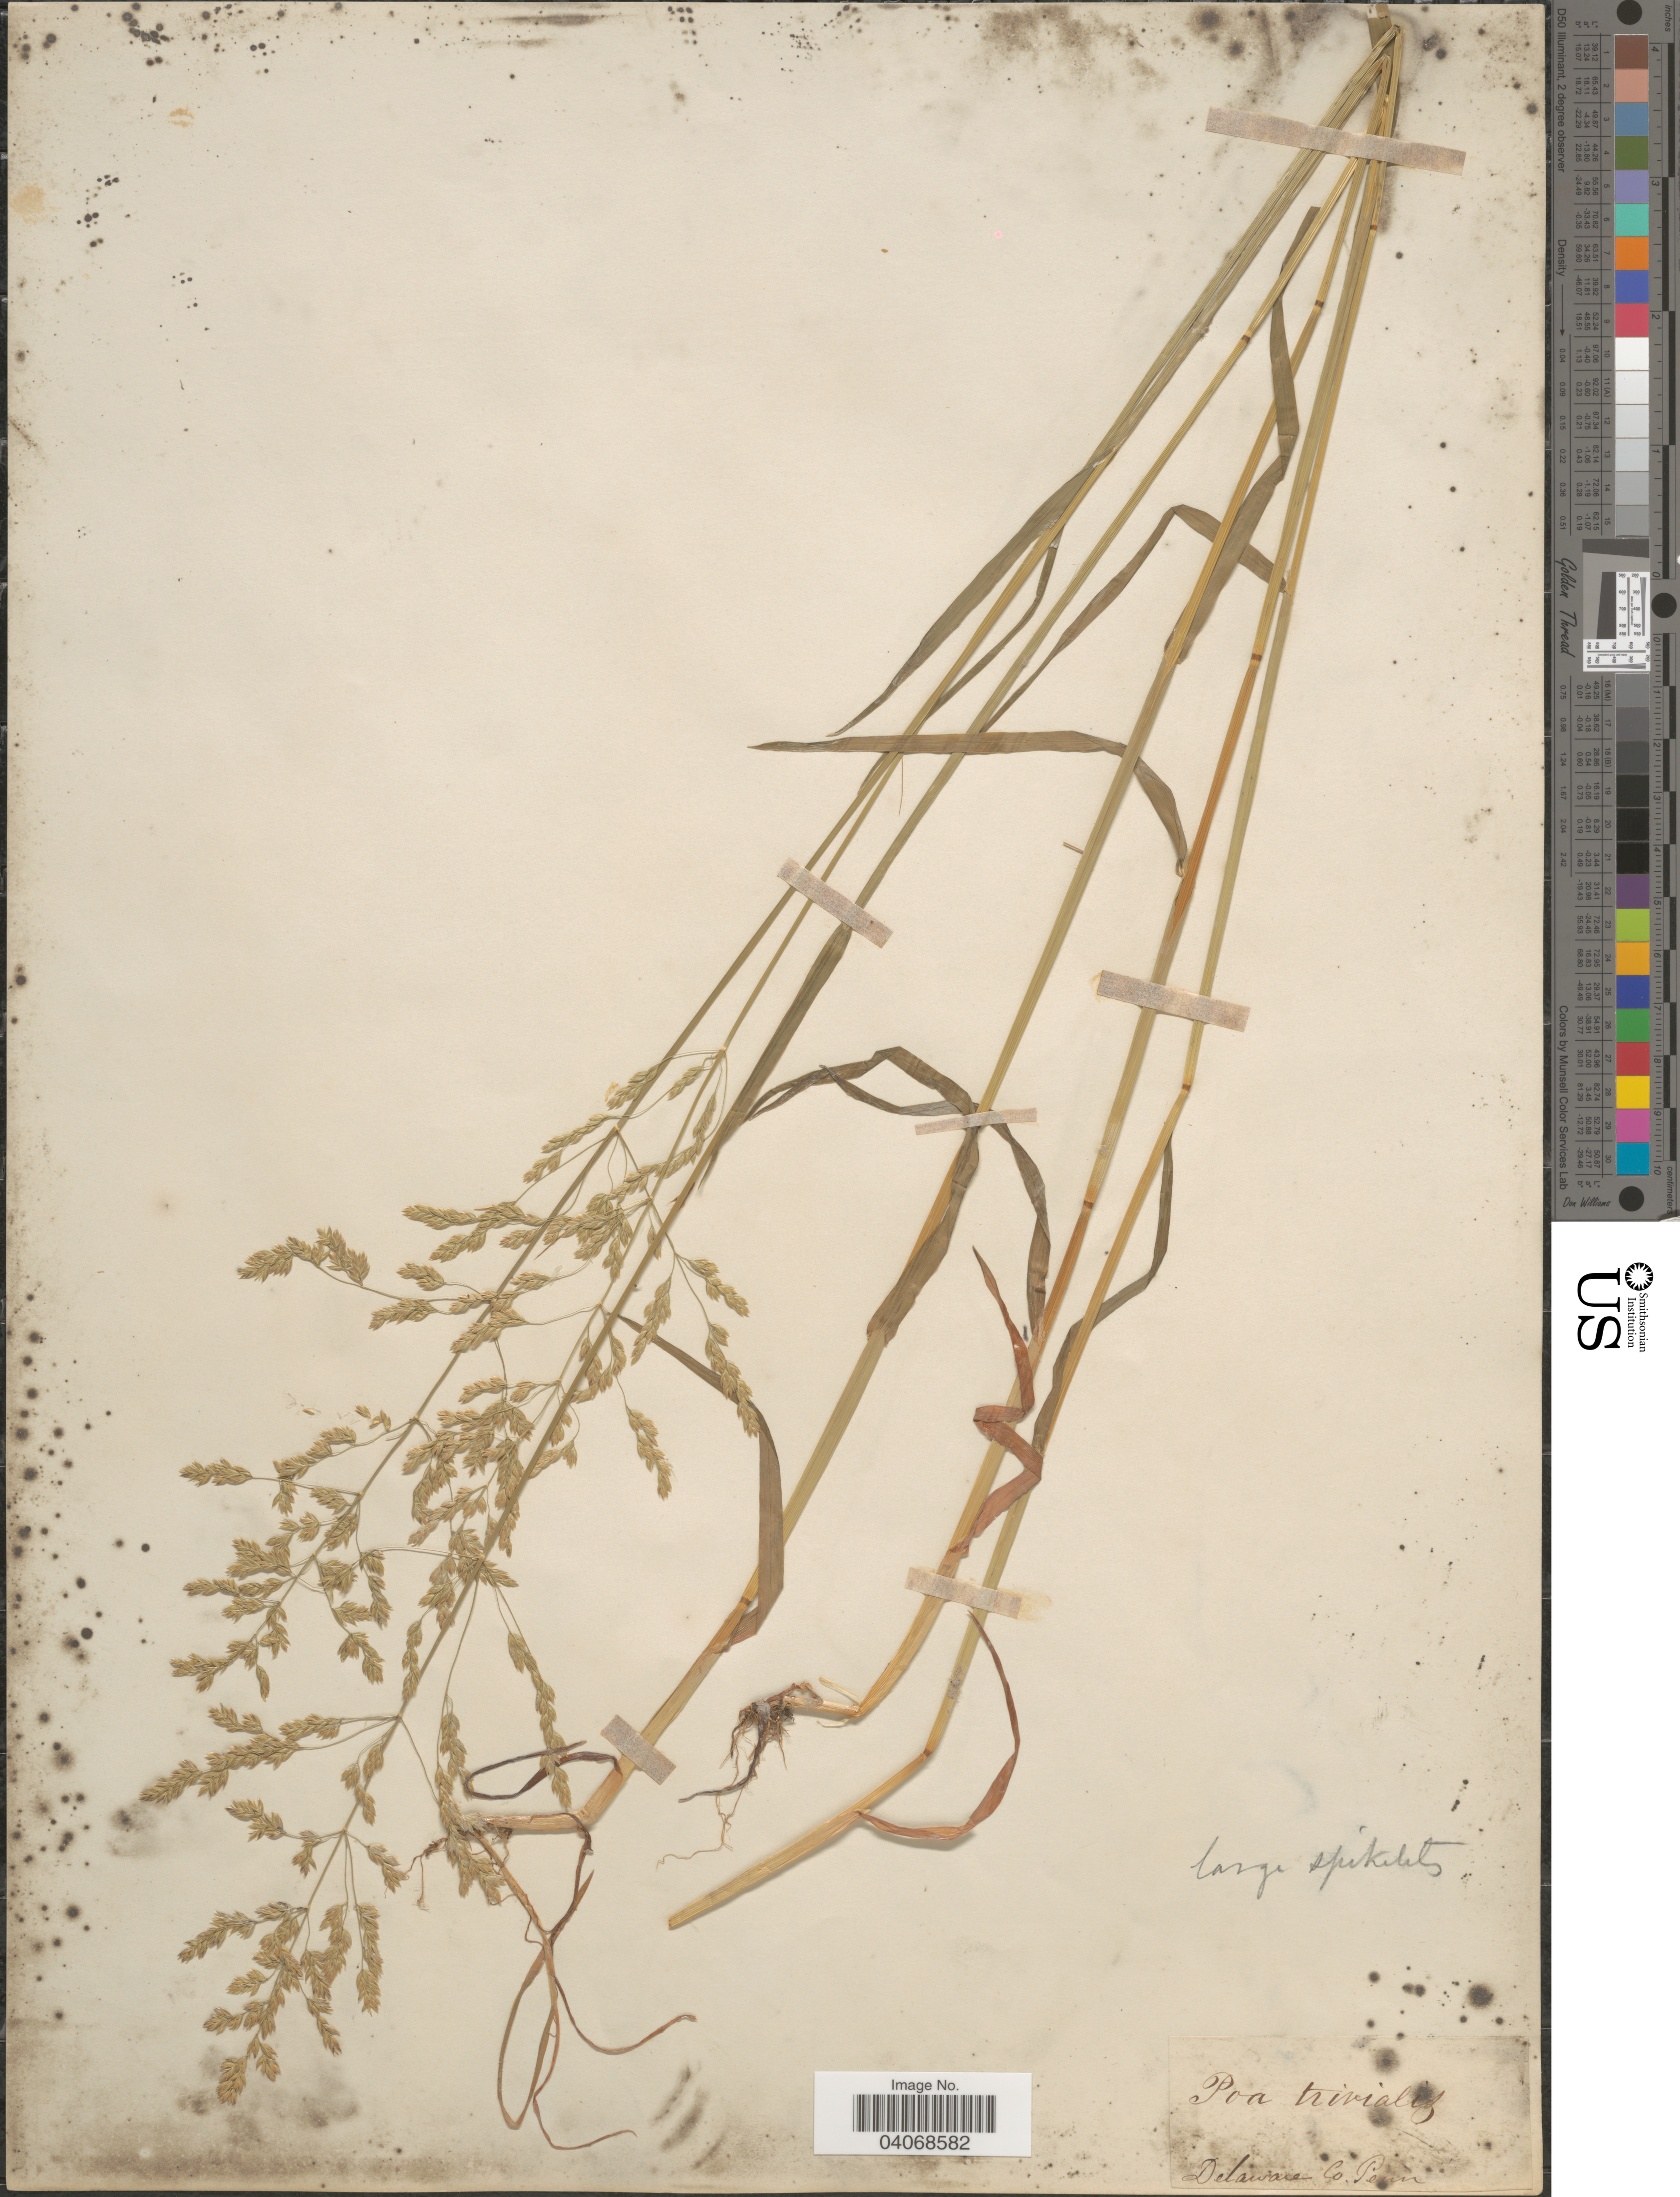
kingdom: Plantae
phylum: Tracheophyta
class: Liliopsida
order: Poales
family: Poaceae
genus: Poa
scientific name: Poa trivialis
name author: L.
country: United States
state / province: Pennsylvania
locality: Delaware Co.